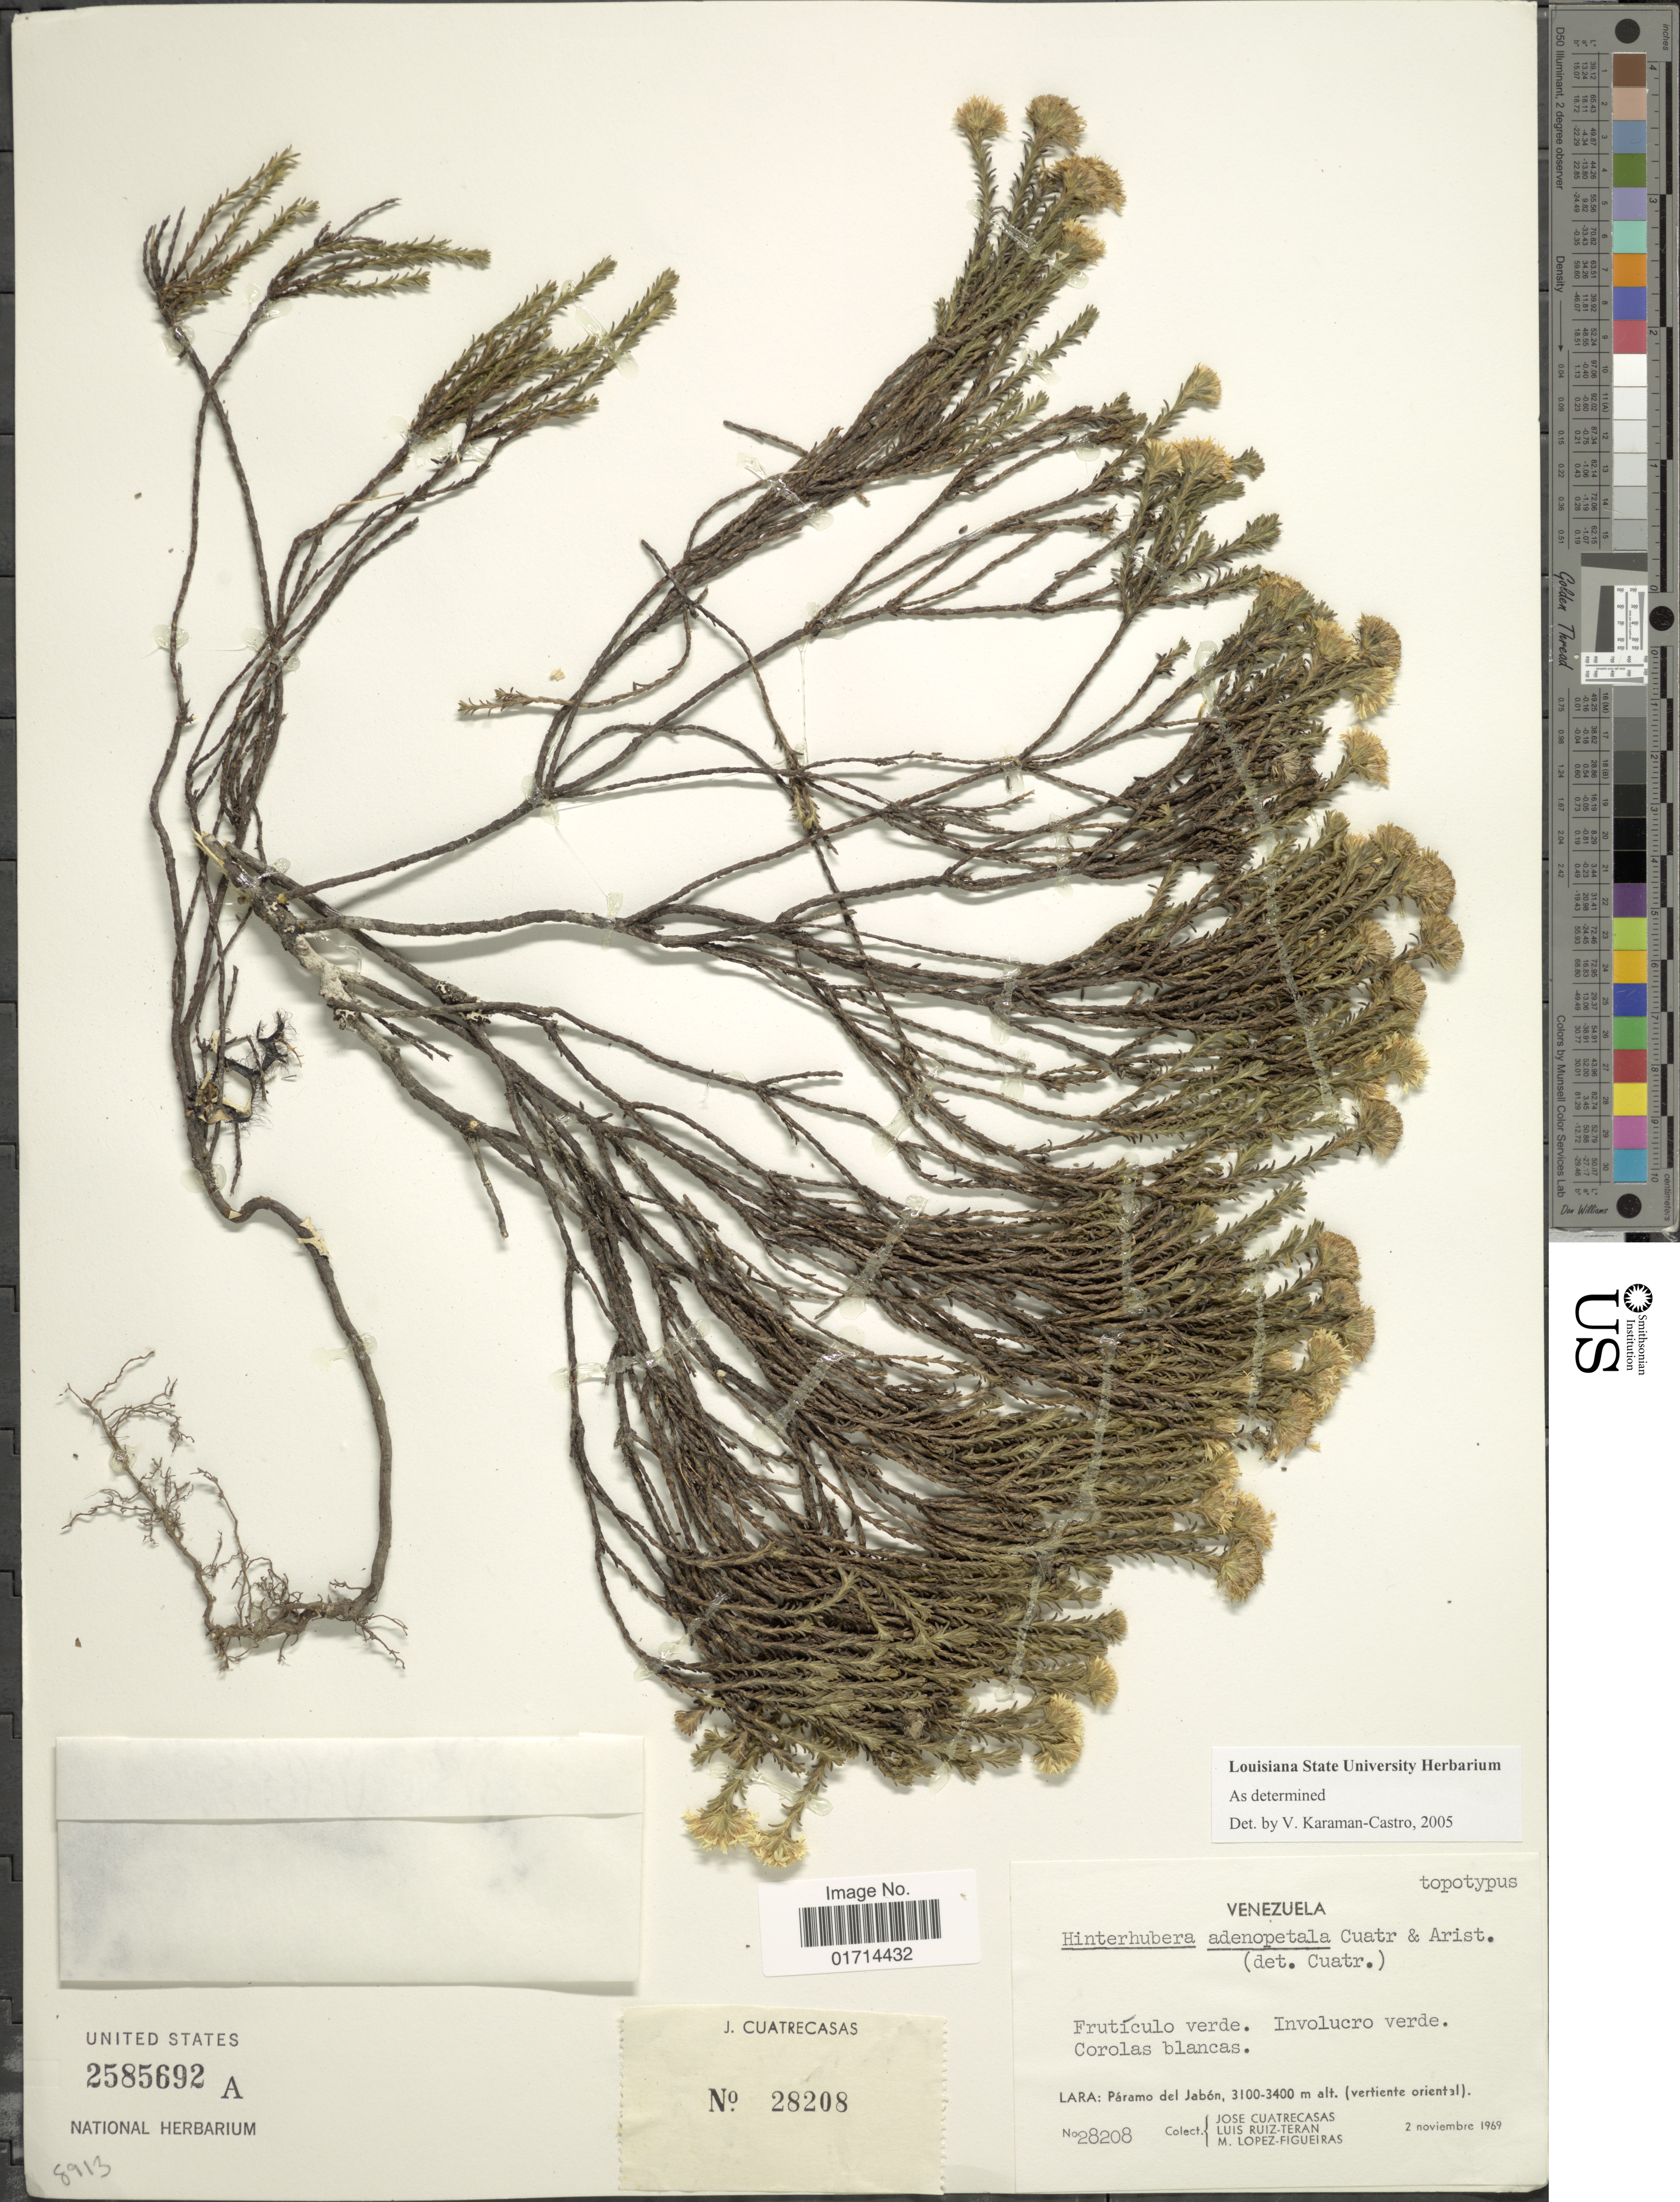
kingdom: Plantae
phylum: Tracheophyta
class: Magnoliopsida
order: Asterales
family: Asteraceae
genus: Hinterhubera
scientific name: Hinterhubera adenopetata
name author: Cuatrec. & Aristeg.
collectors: J. Cuatrecasas, L. Teran & M. Lopéz-F.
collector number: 28208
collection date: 1969-11-02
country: Venezuela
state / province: Lara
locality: Paramo del Jabon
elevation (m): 3100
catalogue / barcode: US 2585692A